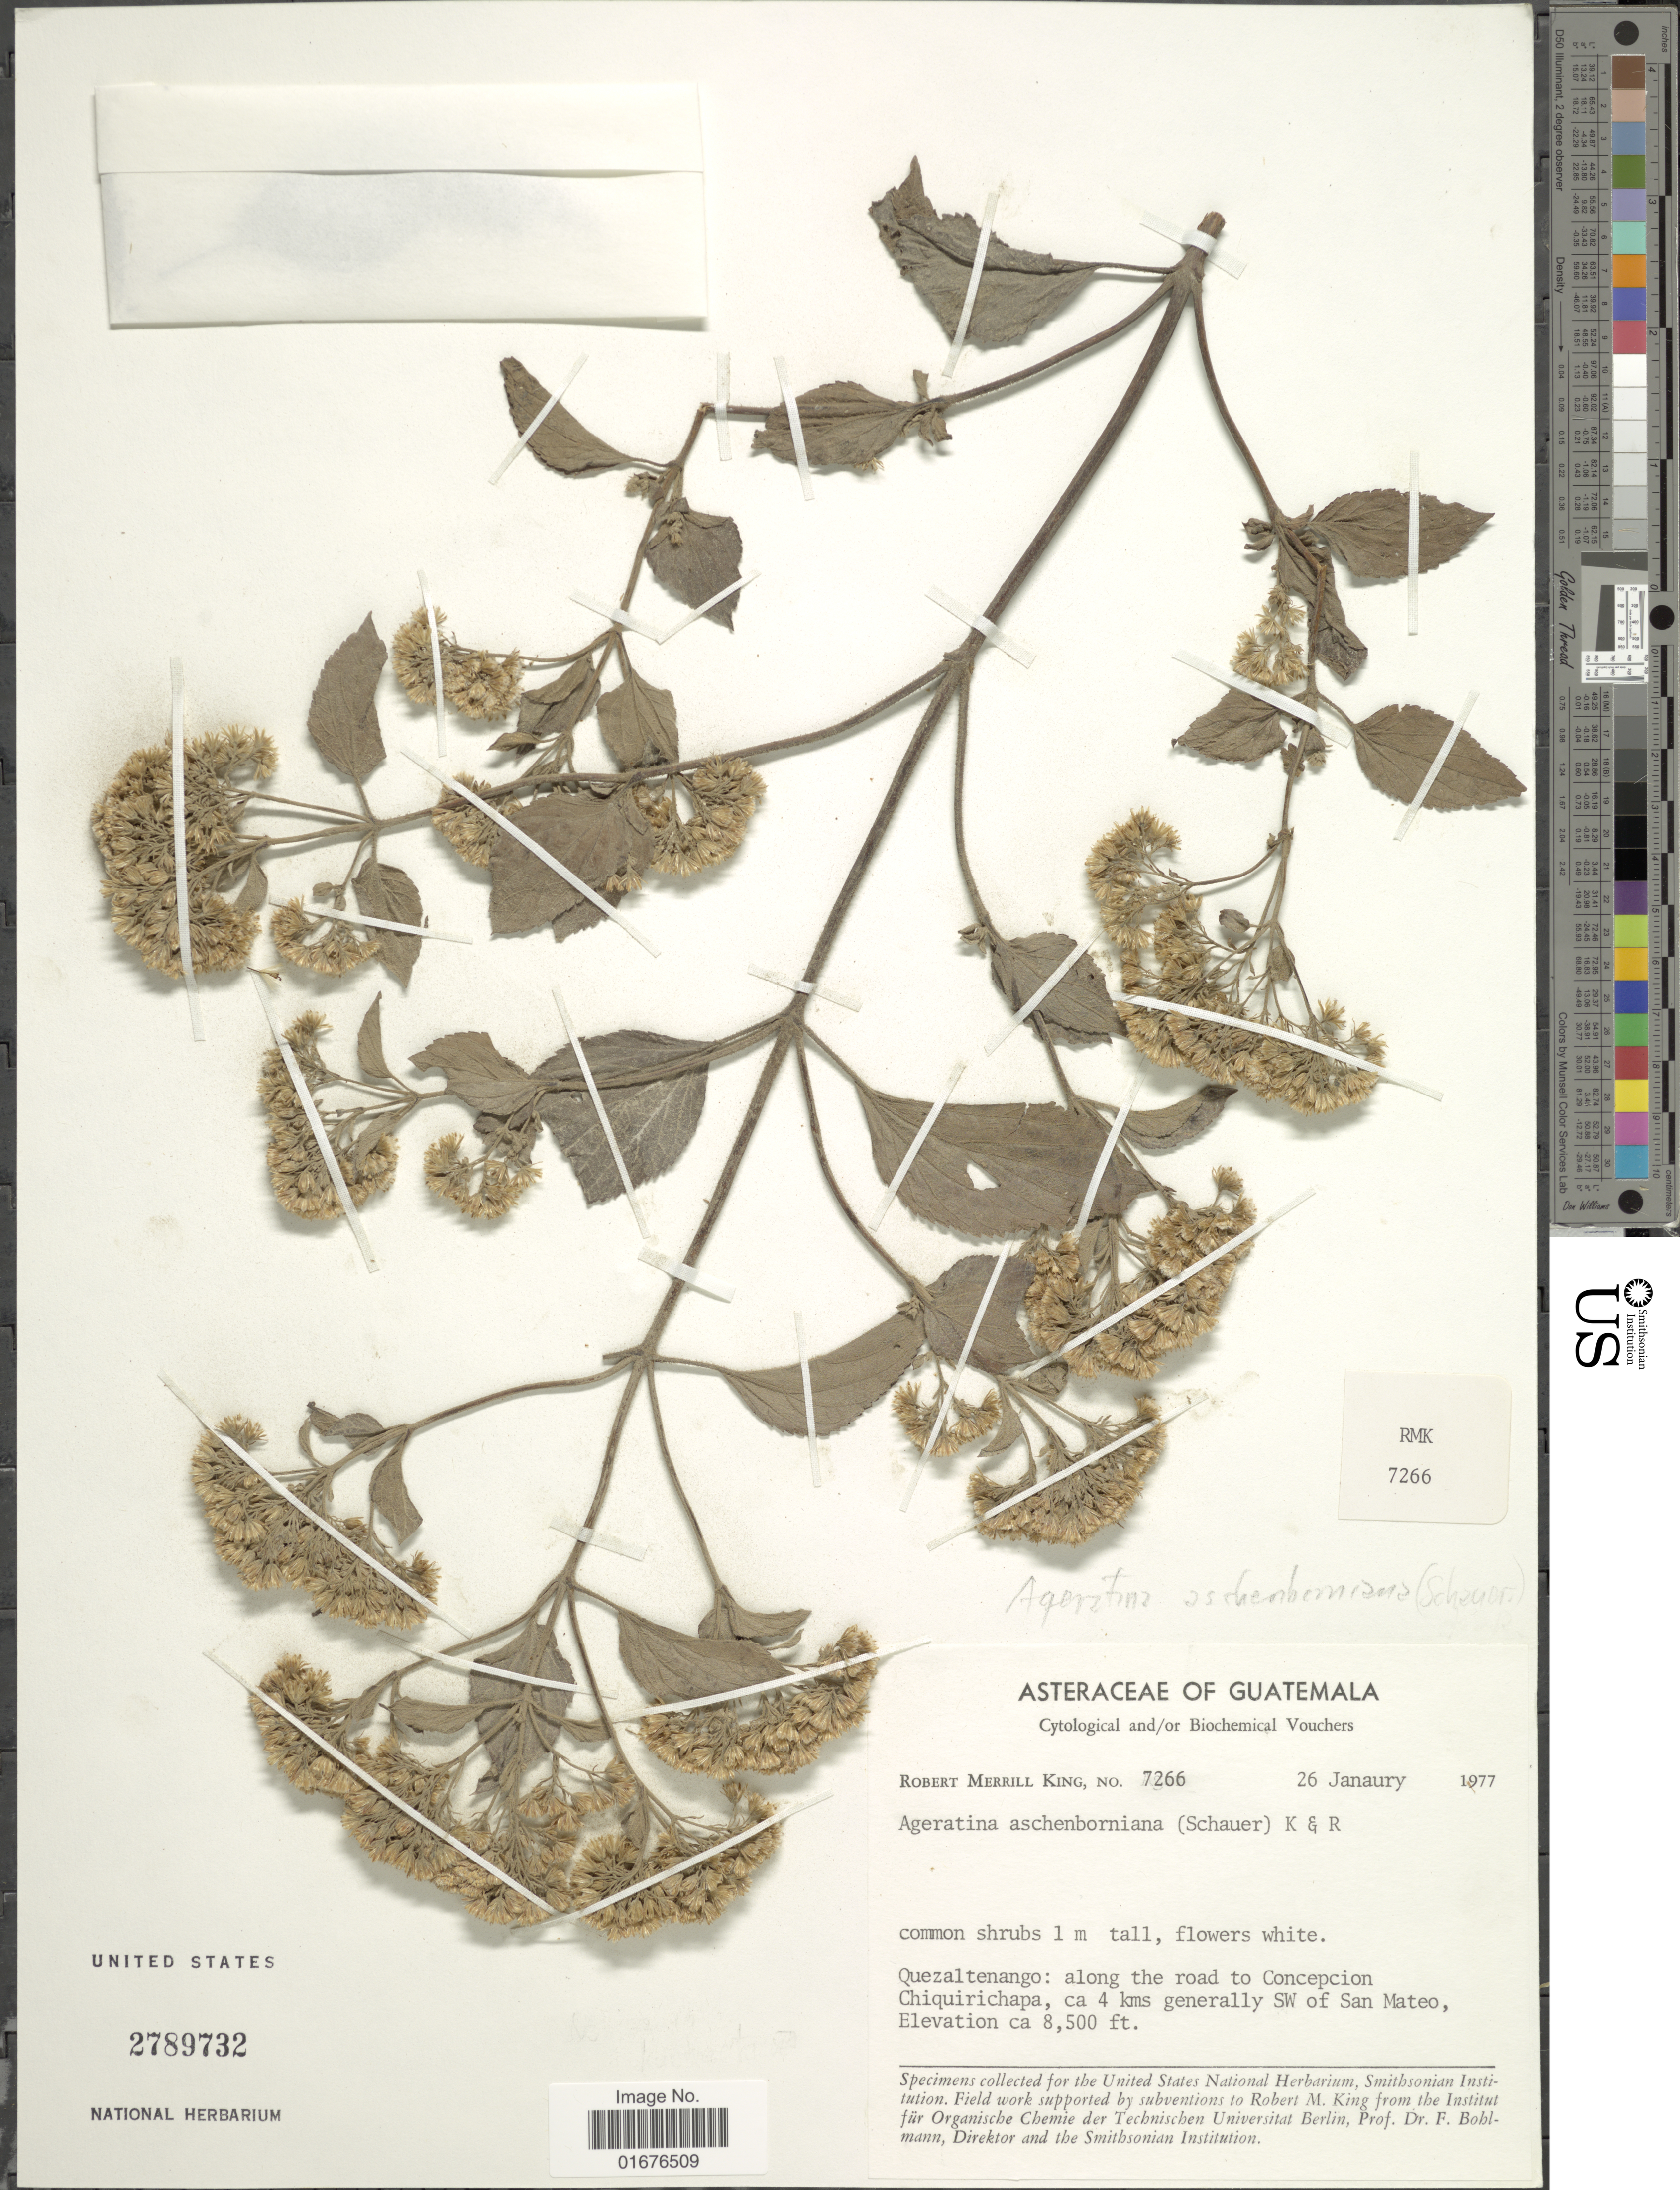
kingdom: Plantae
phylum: Tracheophyta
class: Magnoliopsida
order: Asterales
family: Asteraceae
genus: Ageratina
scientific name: Ageratina pichinchensis var. bustamenta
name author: (DC.) R.M. King & H. Rob.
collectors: R. M. King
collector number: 7266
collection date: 1977-01-26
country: Guatemala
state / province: Quetzaltenango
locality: Along the road to Concepcion Chiquirichapa, ca 4 kms generally SW of San Mateo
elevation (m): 2591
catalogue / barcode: US 2789732